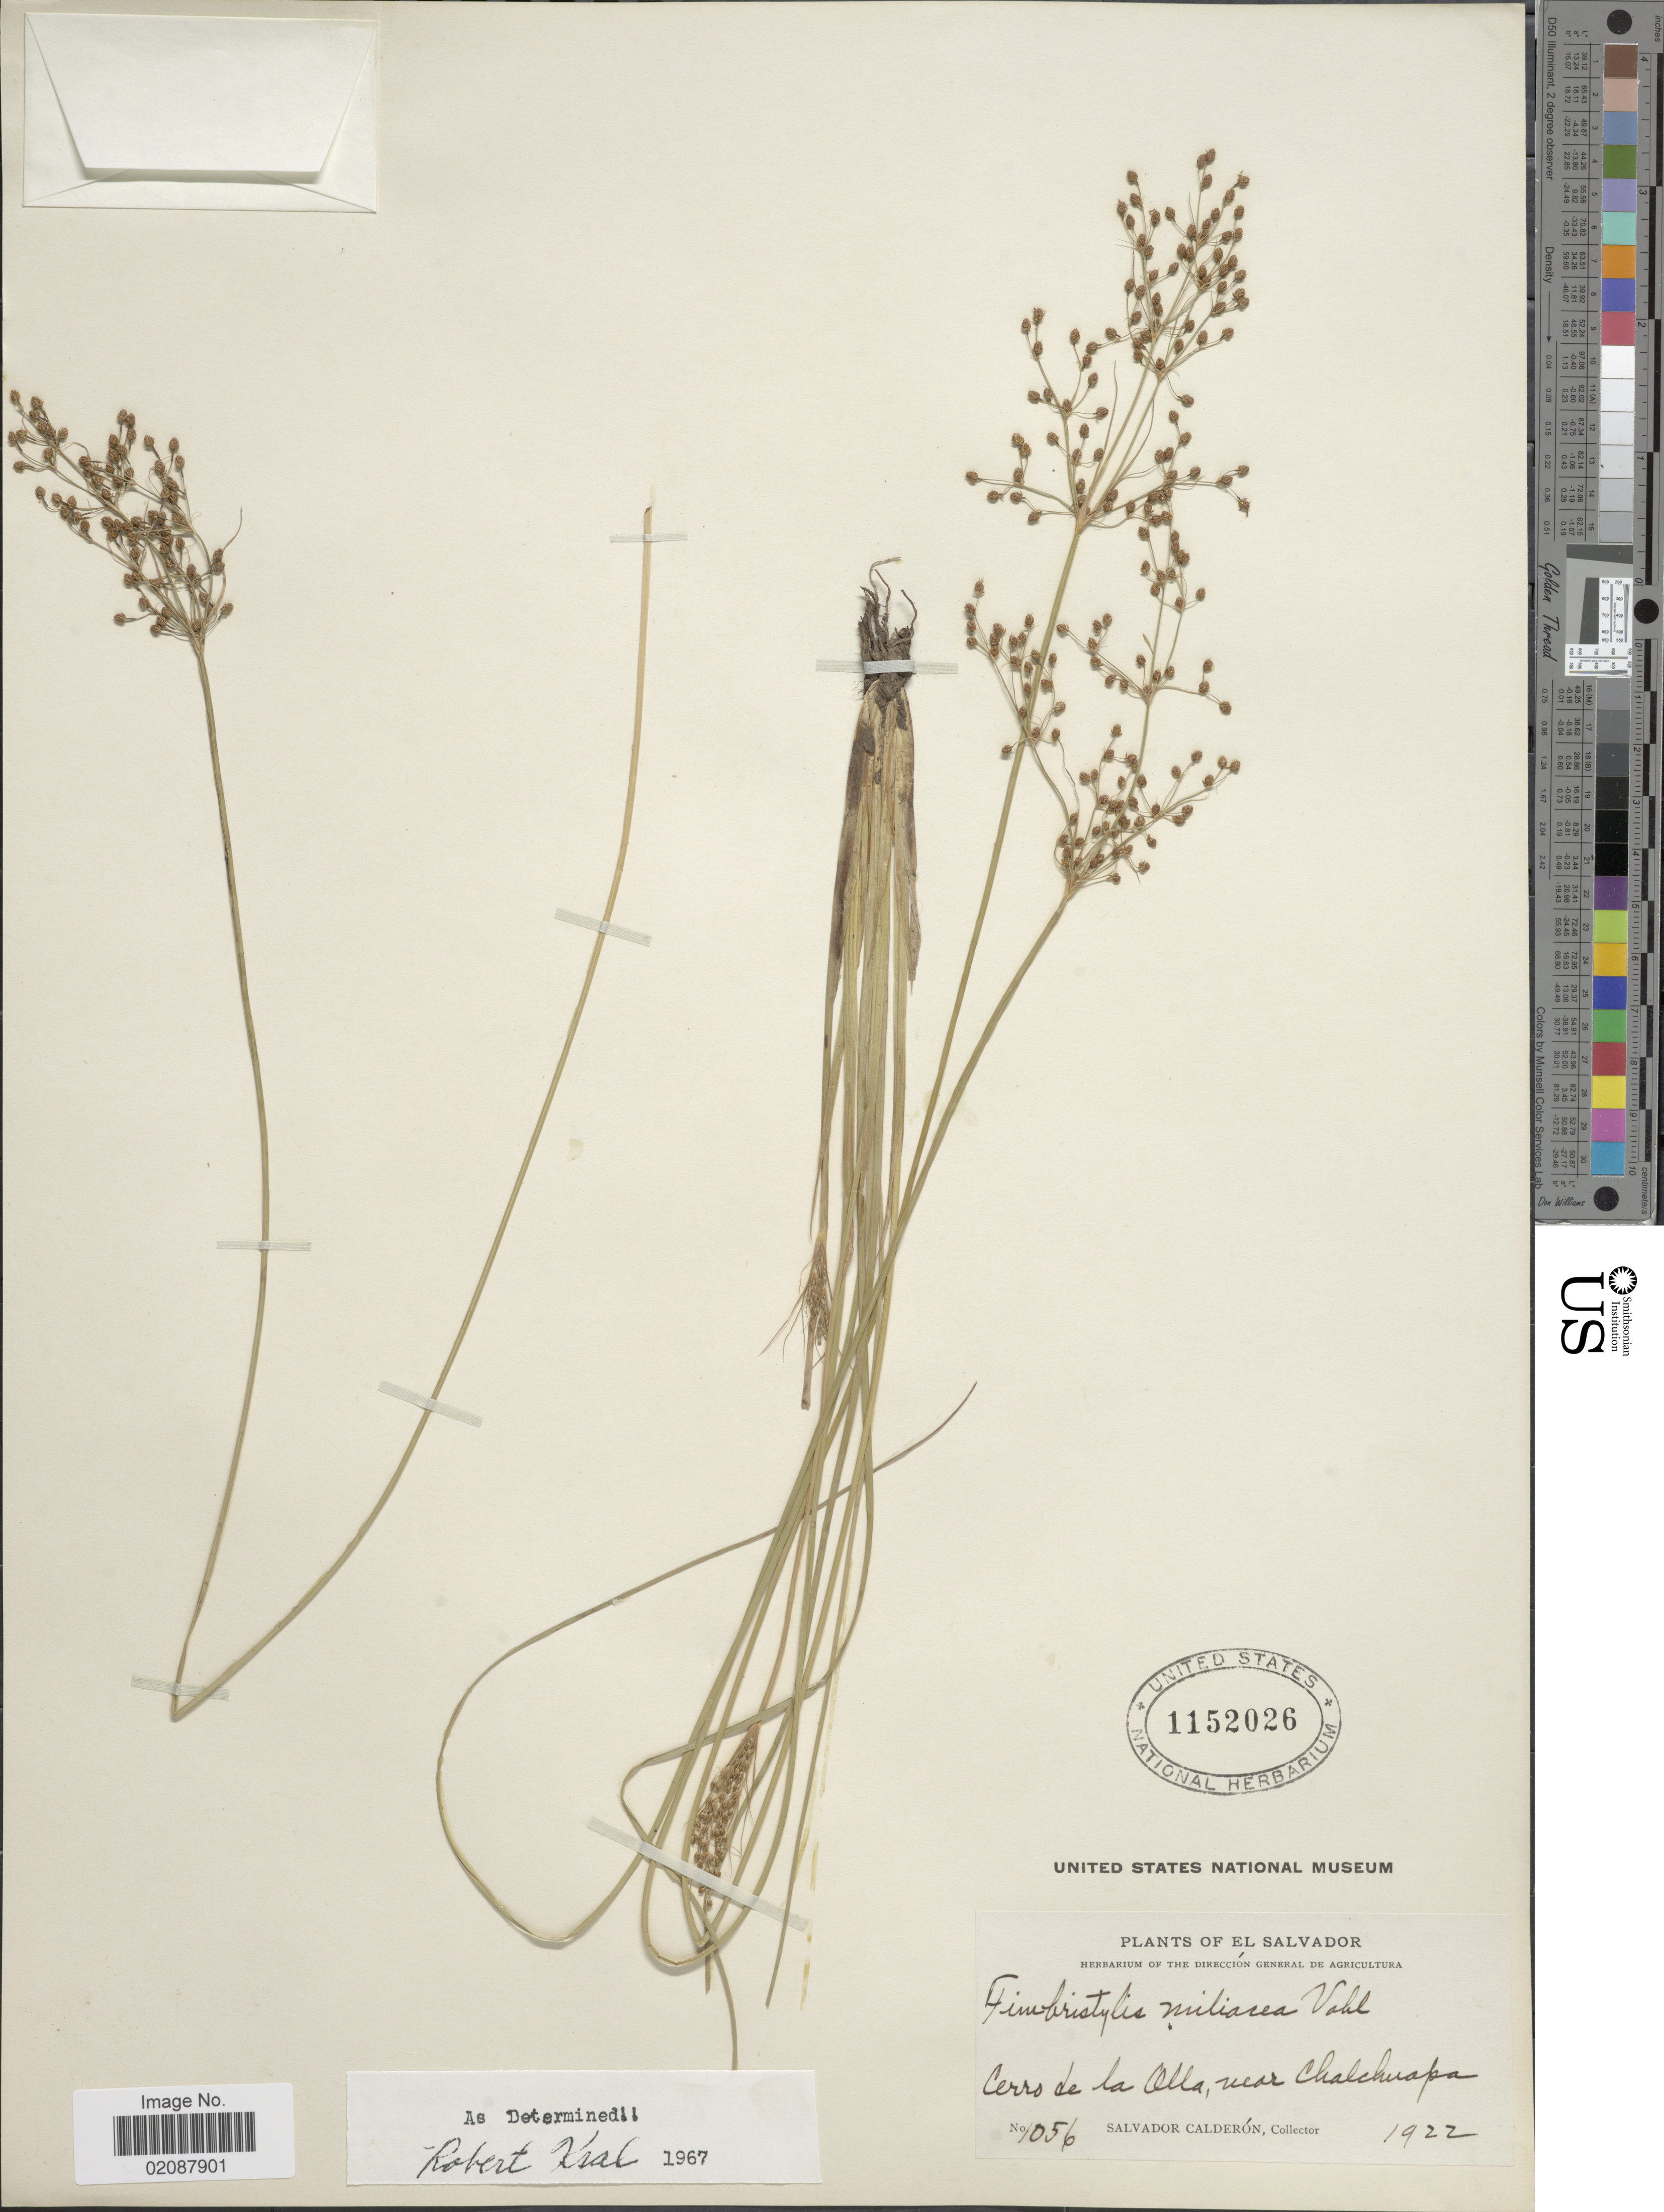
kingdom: Plantae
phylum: Tracheophyta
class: Liliopsida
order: Poales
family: Cyperaceae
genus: Fimbristylis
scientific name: Fimbristylis littoralis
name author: Gaudich.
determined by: Strong, M. T., (US), Smithsonian Institution - National Museum of Natural History (UNITED STATES)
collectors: S. Calderón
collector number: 1056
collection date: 1922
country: El Salvador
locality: Cerro de la Olla, near Chalchuapa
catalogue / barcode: US 1152026